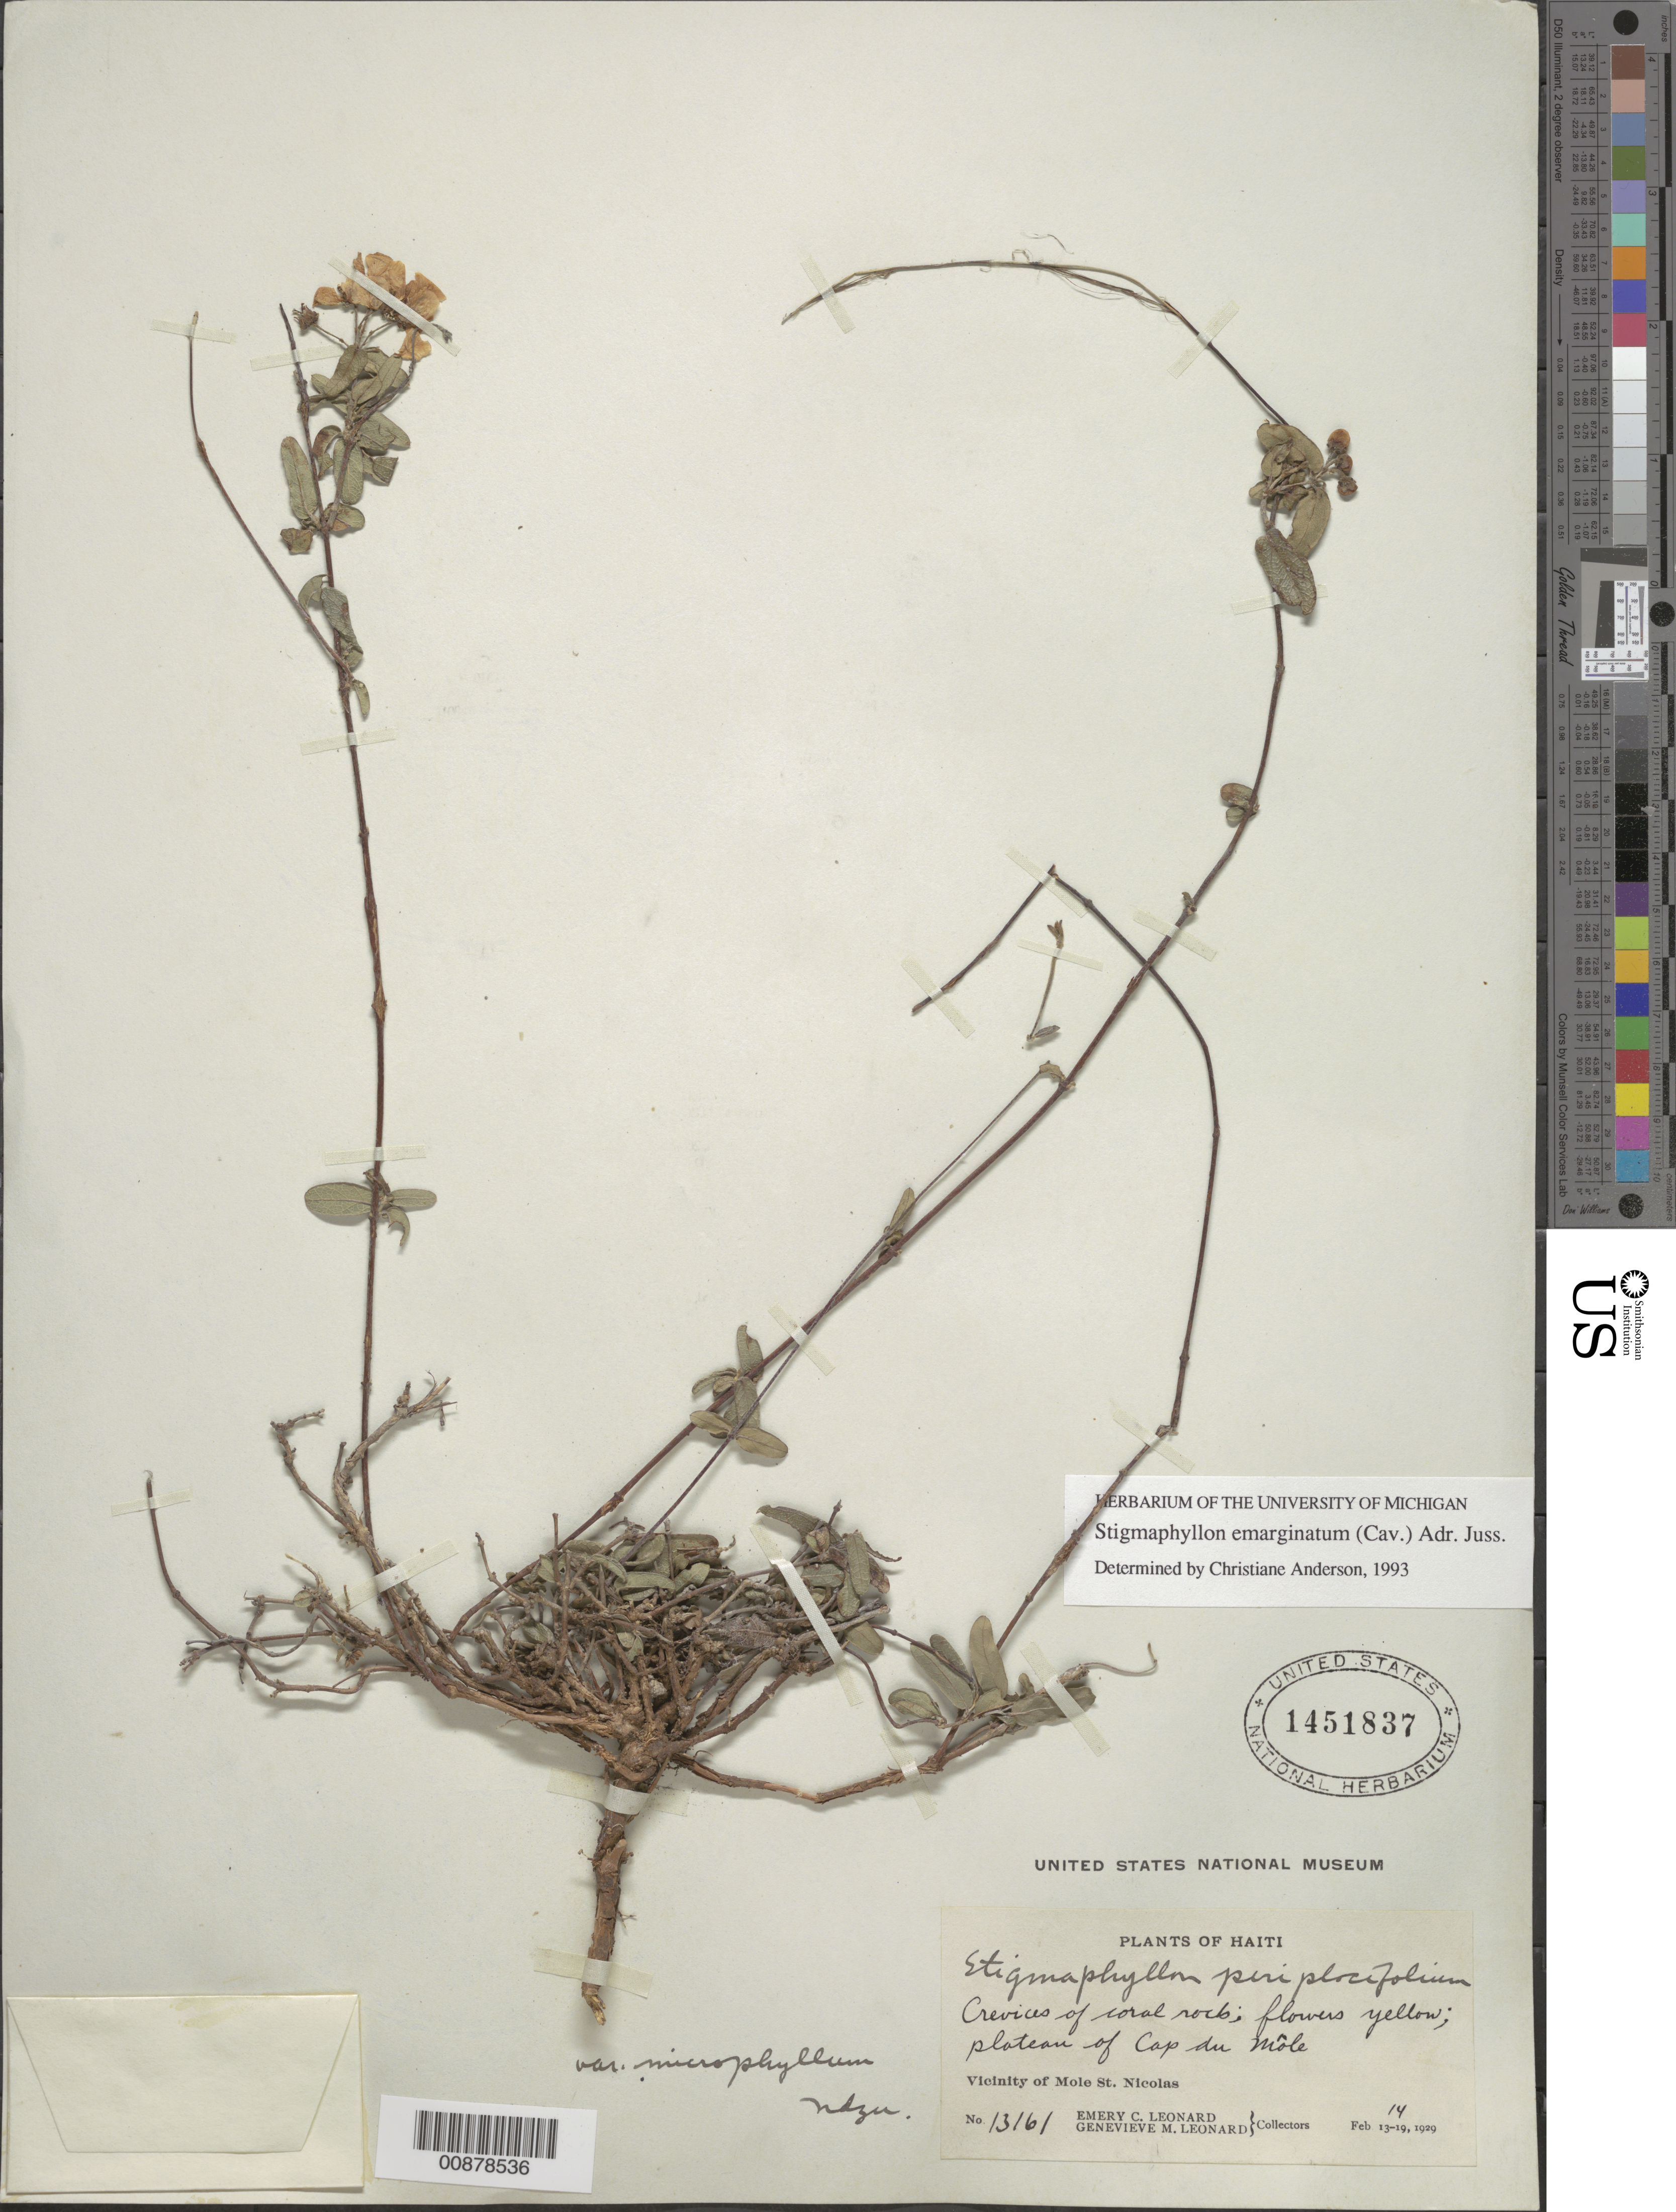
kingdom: Plantae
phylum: Tracheophyta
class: Magnoliopsida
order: Malpighiales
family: Malpighiaceae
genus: Stigmaphyllon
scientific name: Stigmaphyllon emarginatum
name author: (Cav.) A. Juss.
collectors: E. C. Leonard & G. M. Leonard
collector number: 13161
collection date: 1929-02-14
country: Haiti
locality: Plateau of Cap du Môle. Vicinity of Mole St. Nicolas.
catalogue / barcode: US 1451837